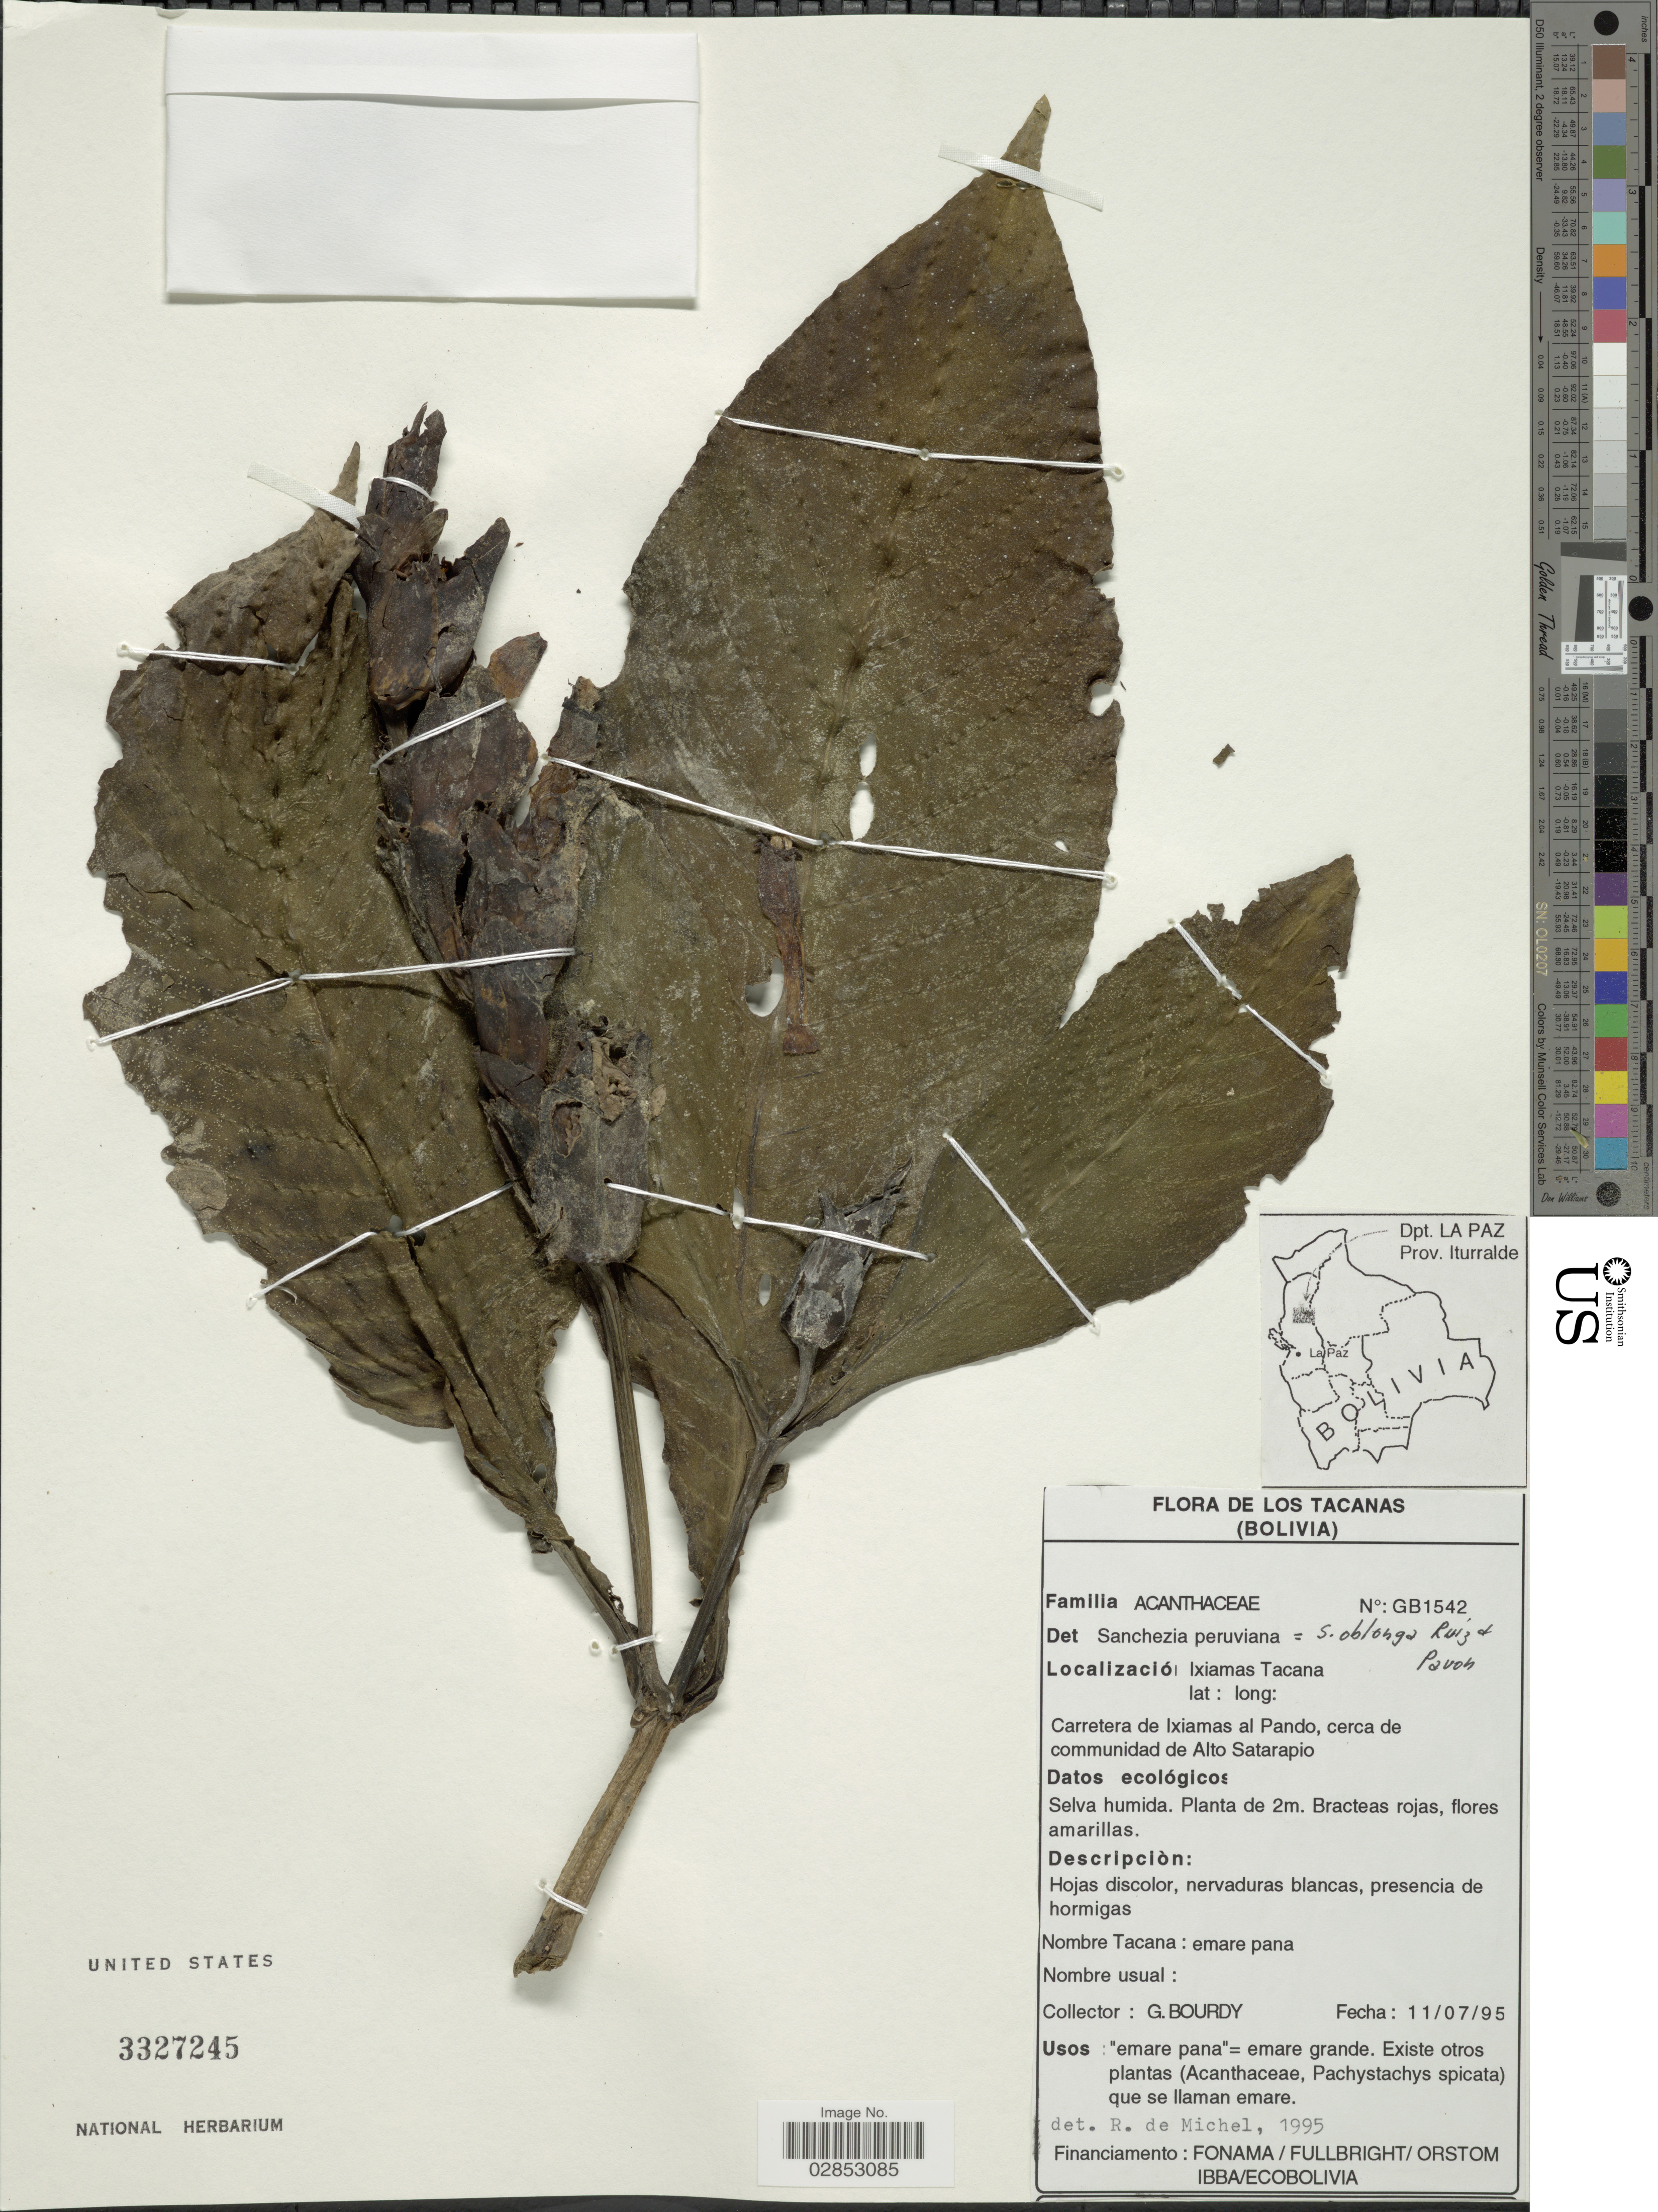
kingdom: Plantae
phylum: Tracheophyta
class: Magnoliopsida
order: Lamiales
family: Acanthaceae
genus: Sanchezia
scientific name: Sanchezia oblonga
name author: Ruiz & Pav.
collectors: G. Bourdy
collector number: GB1542?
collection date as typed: Transcribed d/m/y: 11/7/95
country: Bolivia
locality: De Los Tacanas, Ixiamas Tacana, Carretera de Ixiamas al Pando, cerca de communidad de Alto Satarapio.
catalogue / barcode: US 3327245